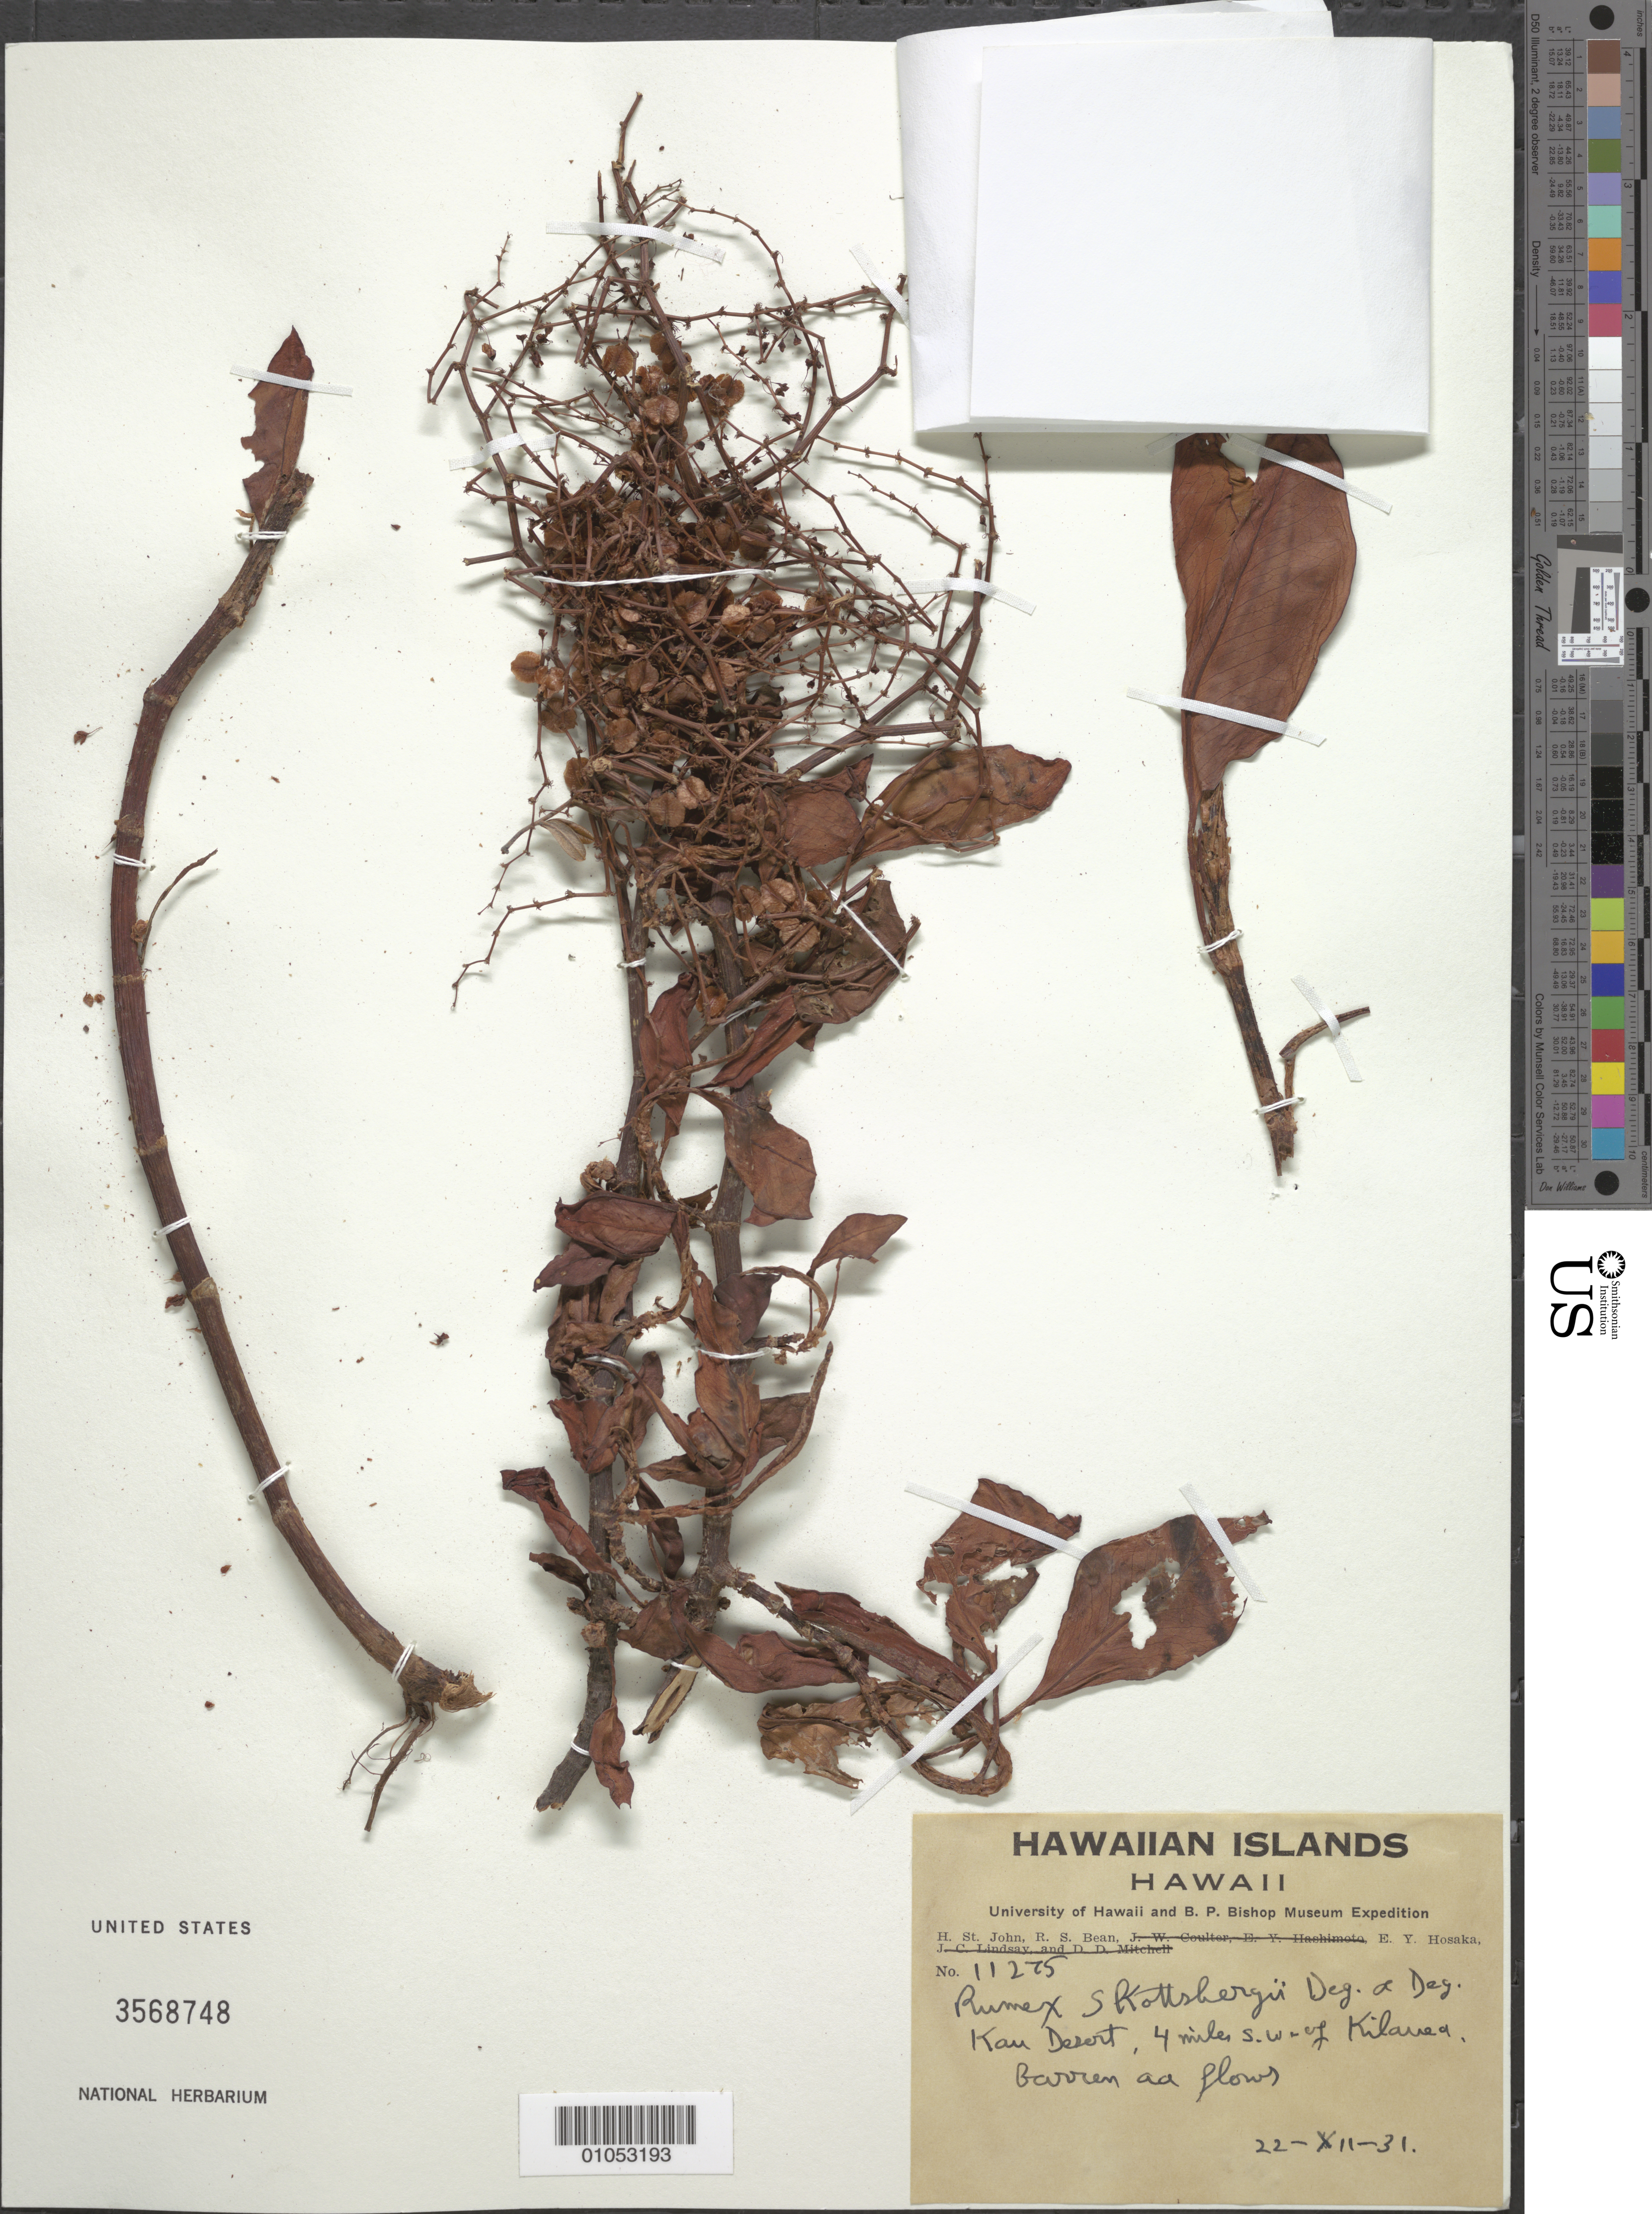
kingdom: Plantae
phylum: Tracheophyta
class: Magnoliopsida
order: Caryophyllales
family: Polygonaceae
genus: Rumex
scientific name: Rumex skottsbergii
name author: O. Deg. & I. Deg.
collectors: H. St. John, R. Bean & E. Y. Hosaka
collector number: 11275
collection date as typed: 22 Dec 1931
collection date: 1931-12-22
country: United States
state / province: Hawaii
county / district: Hawaii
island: Hawaii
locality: Kay Desert, 4 miles SW of Kilauea.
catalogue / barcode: US 3568748